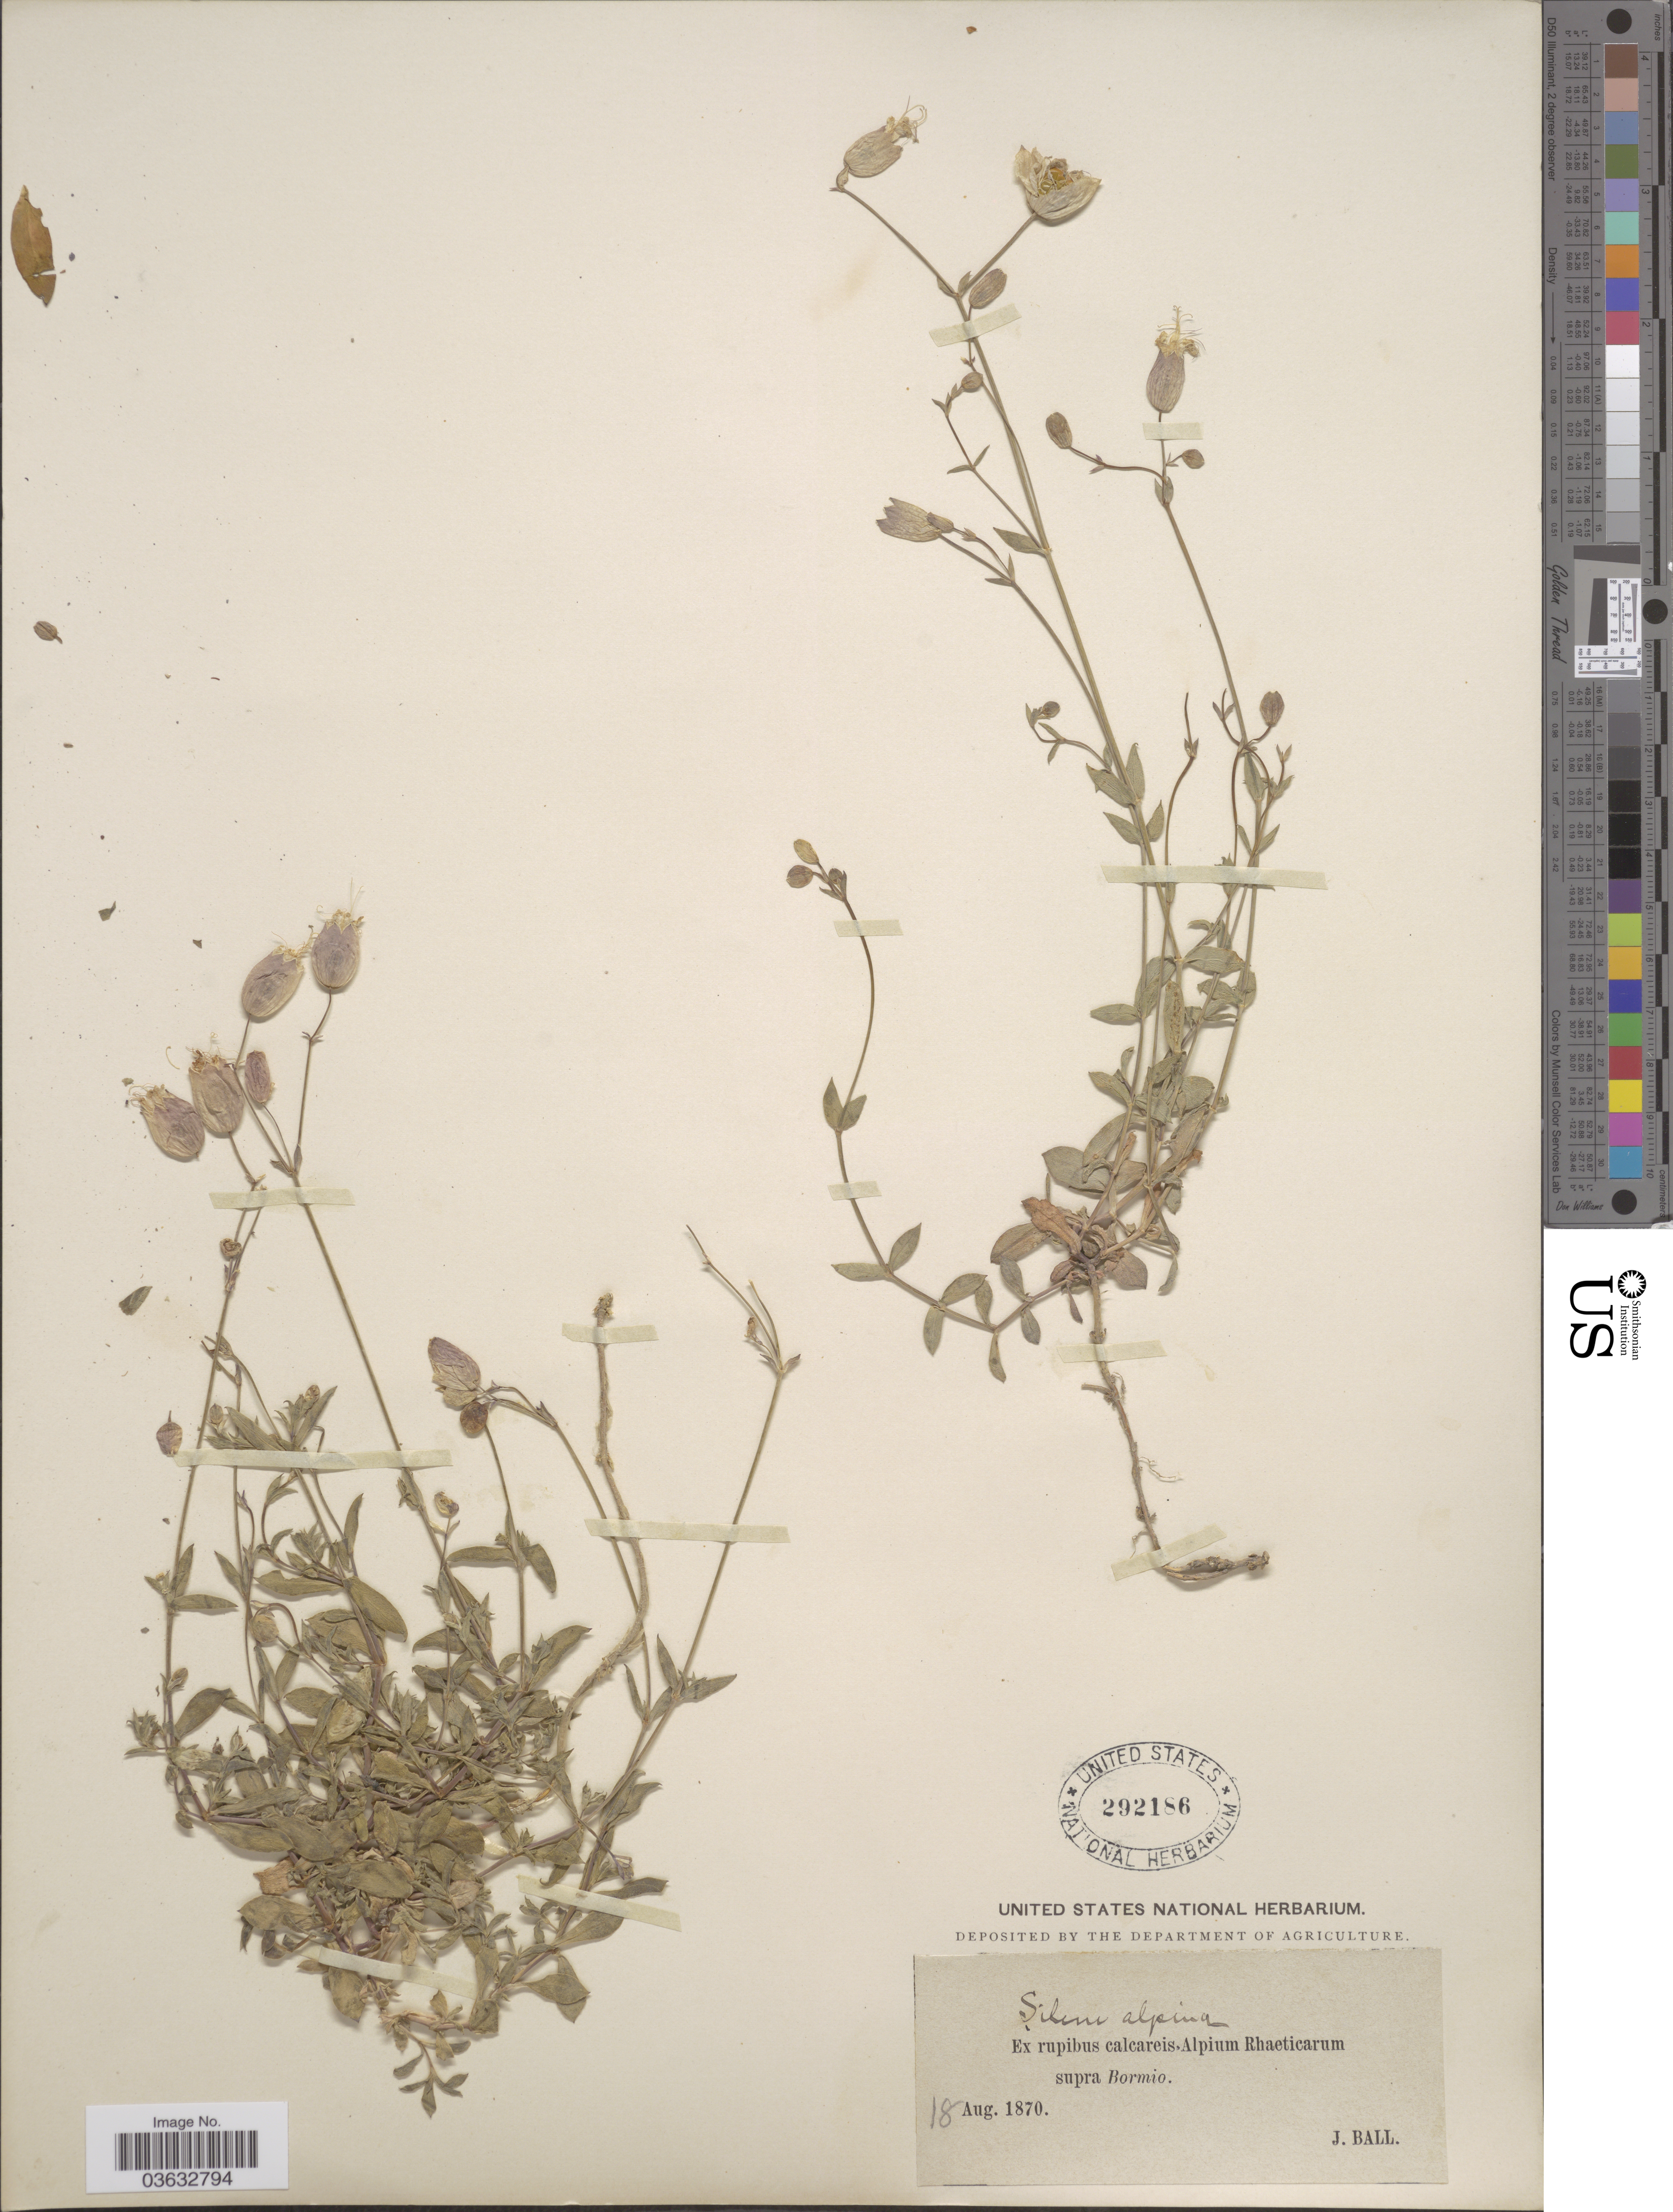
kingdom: Plantae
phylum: Tracheophyta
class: Magnoliopsida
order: Caryophyllales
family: Caryophyllaceae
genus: Silene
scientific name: Silene alpina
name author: S.F. Gray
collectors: J. Ball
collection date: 1870-08-18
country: Italy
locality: Ex rupibus calcareis Alpium Rhaeticarum supra Bormio.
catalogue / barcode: US 292186